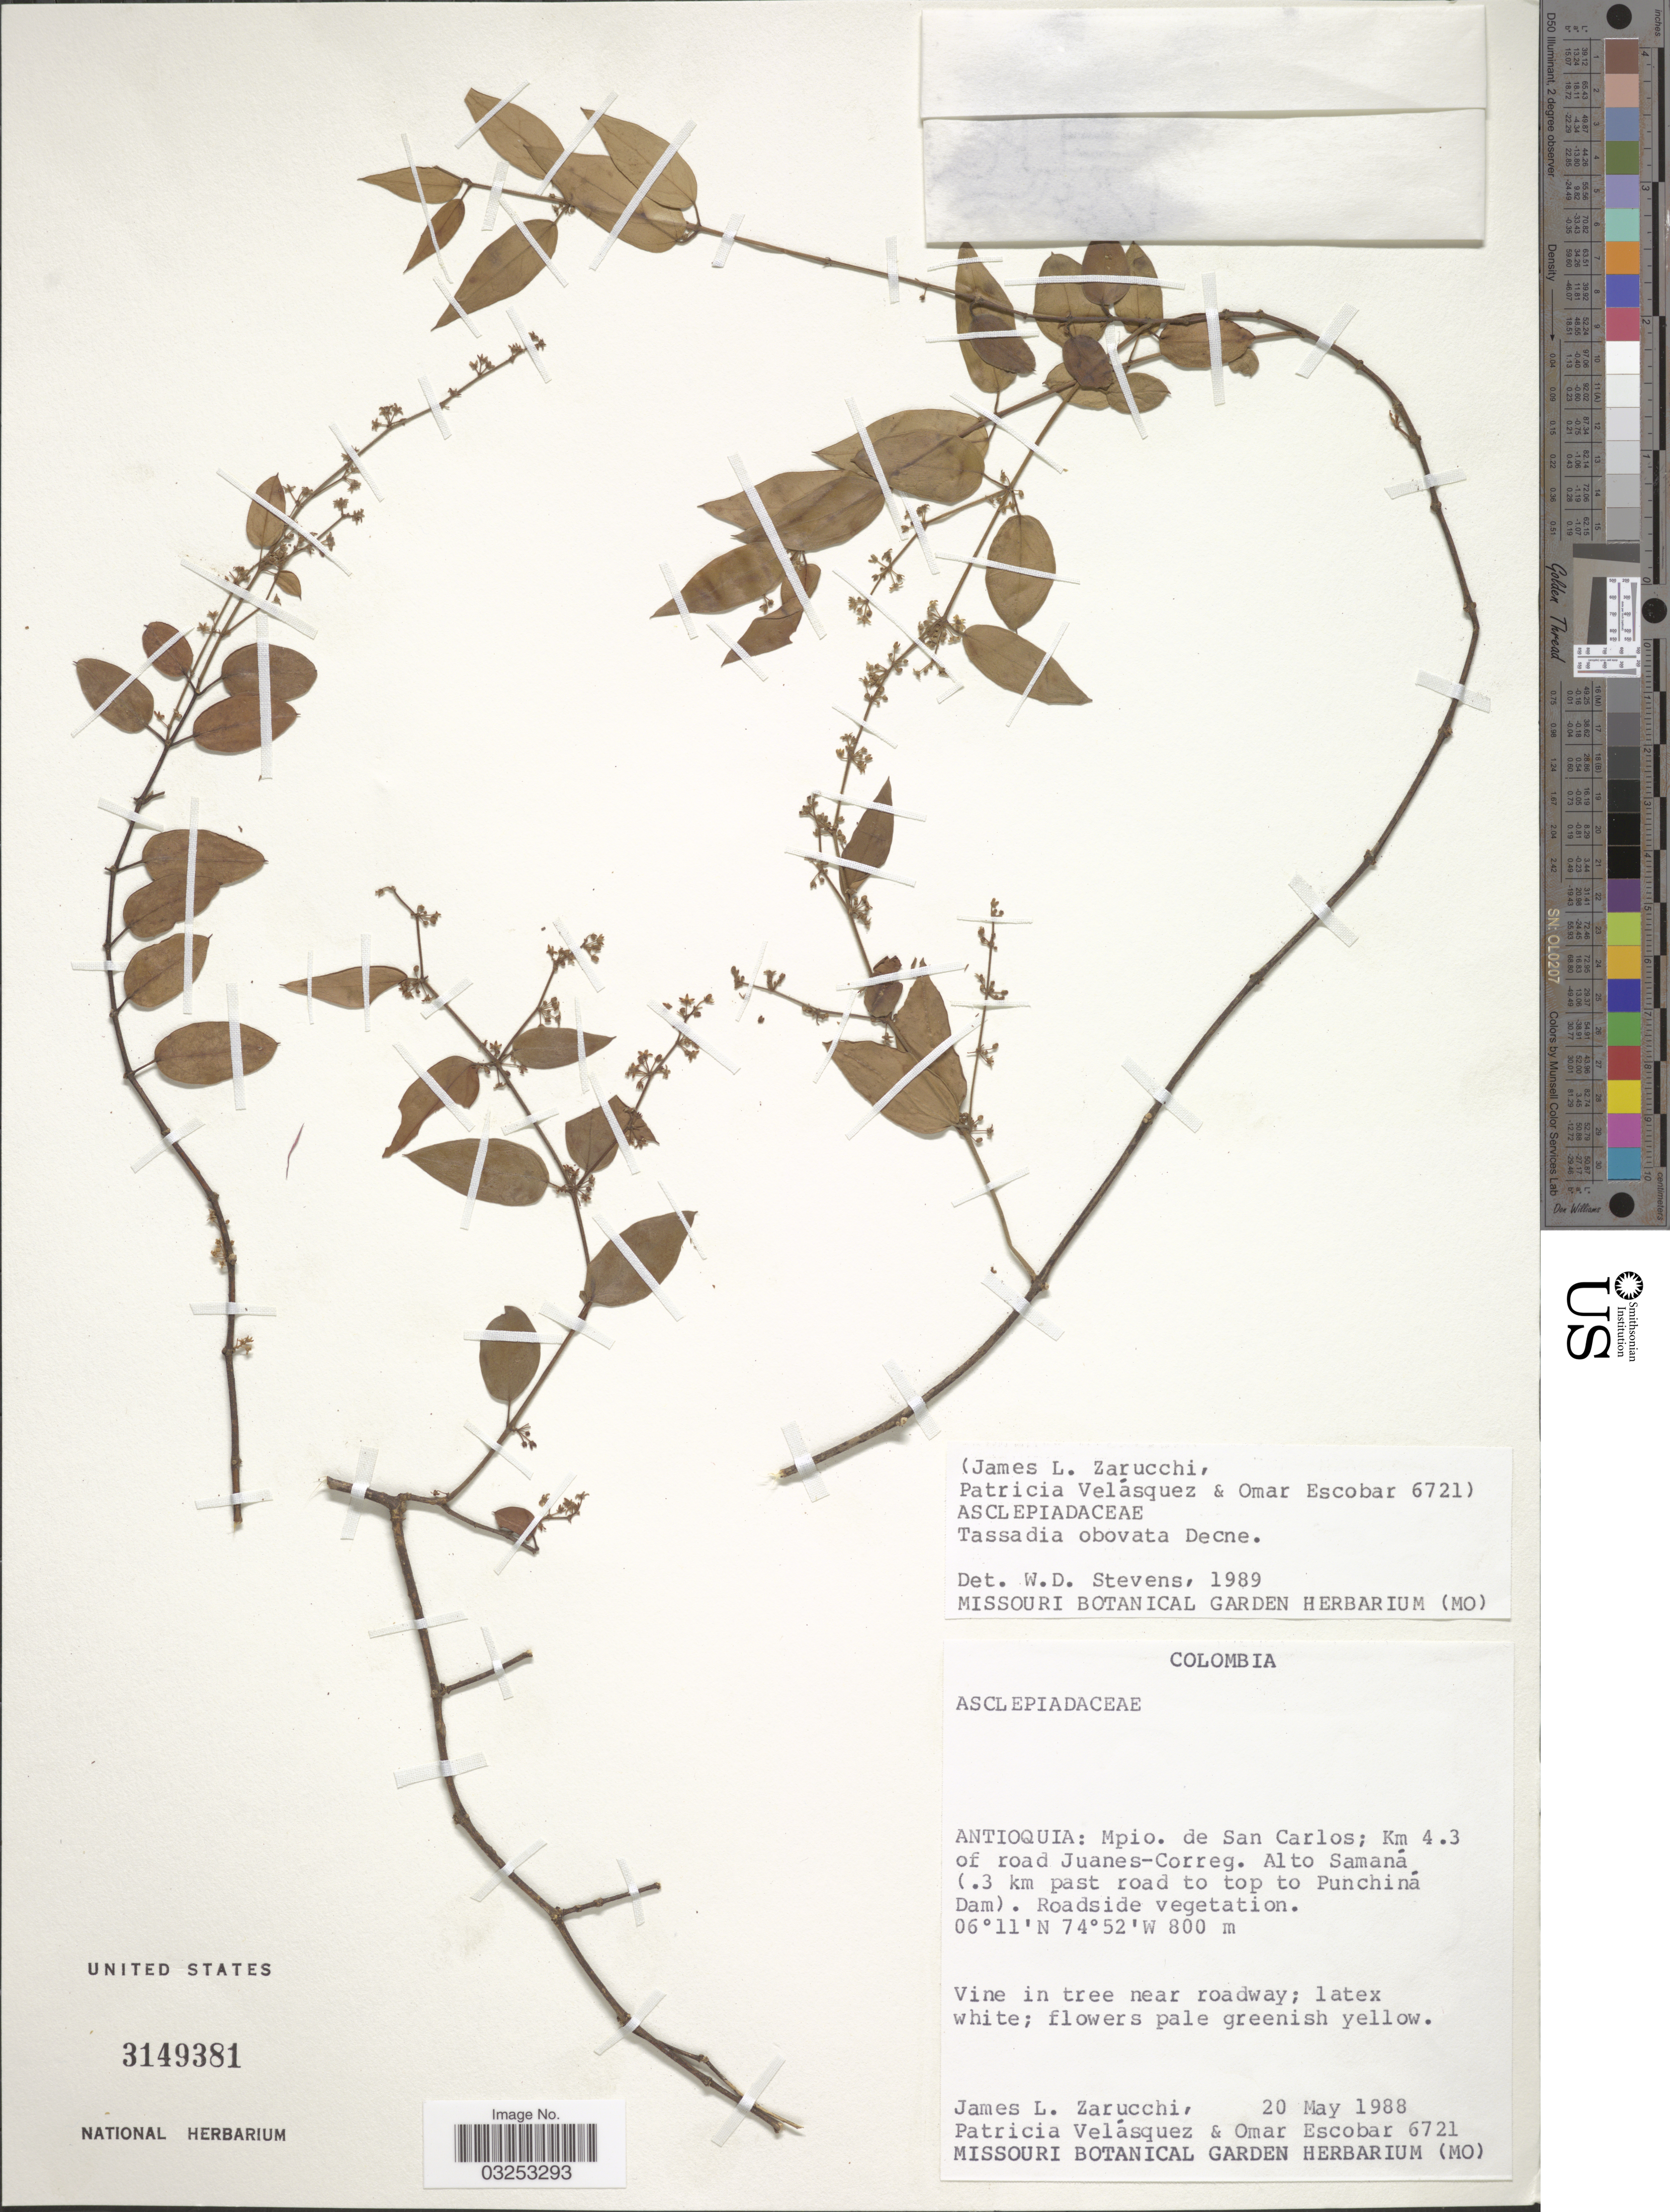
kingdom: Plantae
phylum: Tracheophyta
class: Magnoliopsida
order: Gentianales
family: Apocynaceae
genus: Tassadia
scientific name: Tassadia obovata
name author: Decne.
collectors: J. L. Zarucchi, P. Velasquez & O. D. Escobar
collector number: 6721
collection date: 1988-05-20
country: Colombia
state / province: Antioquia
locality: Mpio. de San Carlos; Km 4.3 of road Juanes-Correg. Alto Samaná (.3 km past road to top to Punchiná Dam). Roadside vegetation.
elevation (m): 800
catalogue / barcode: US 3149381